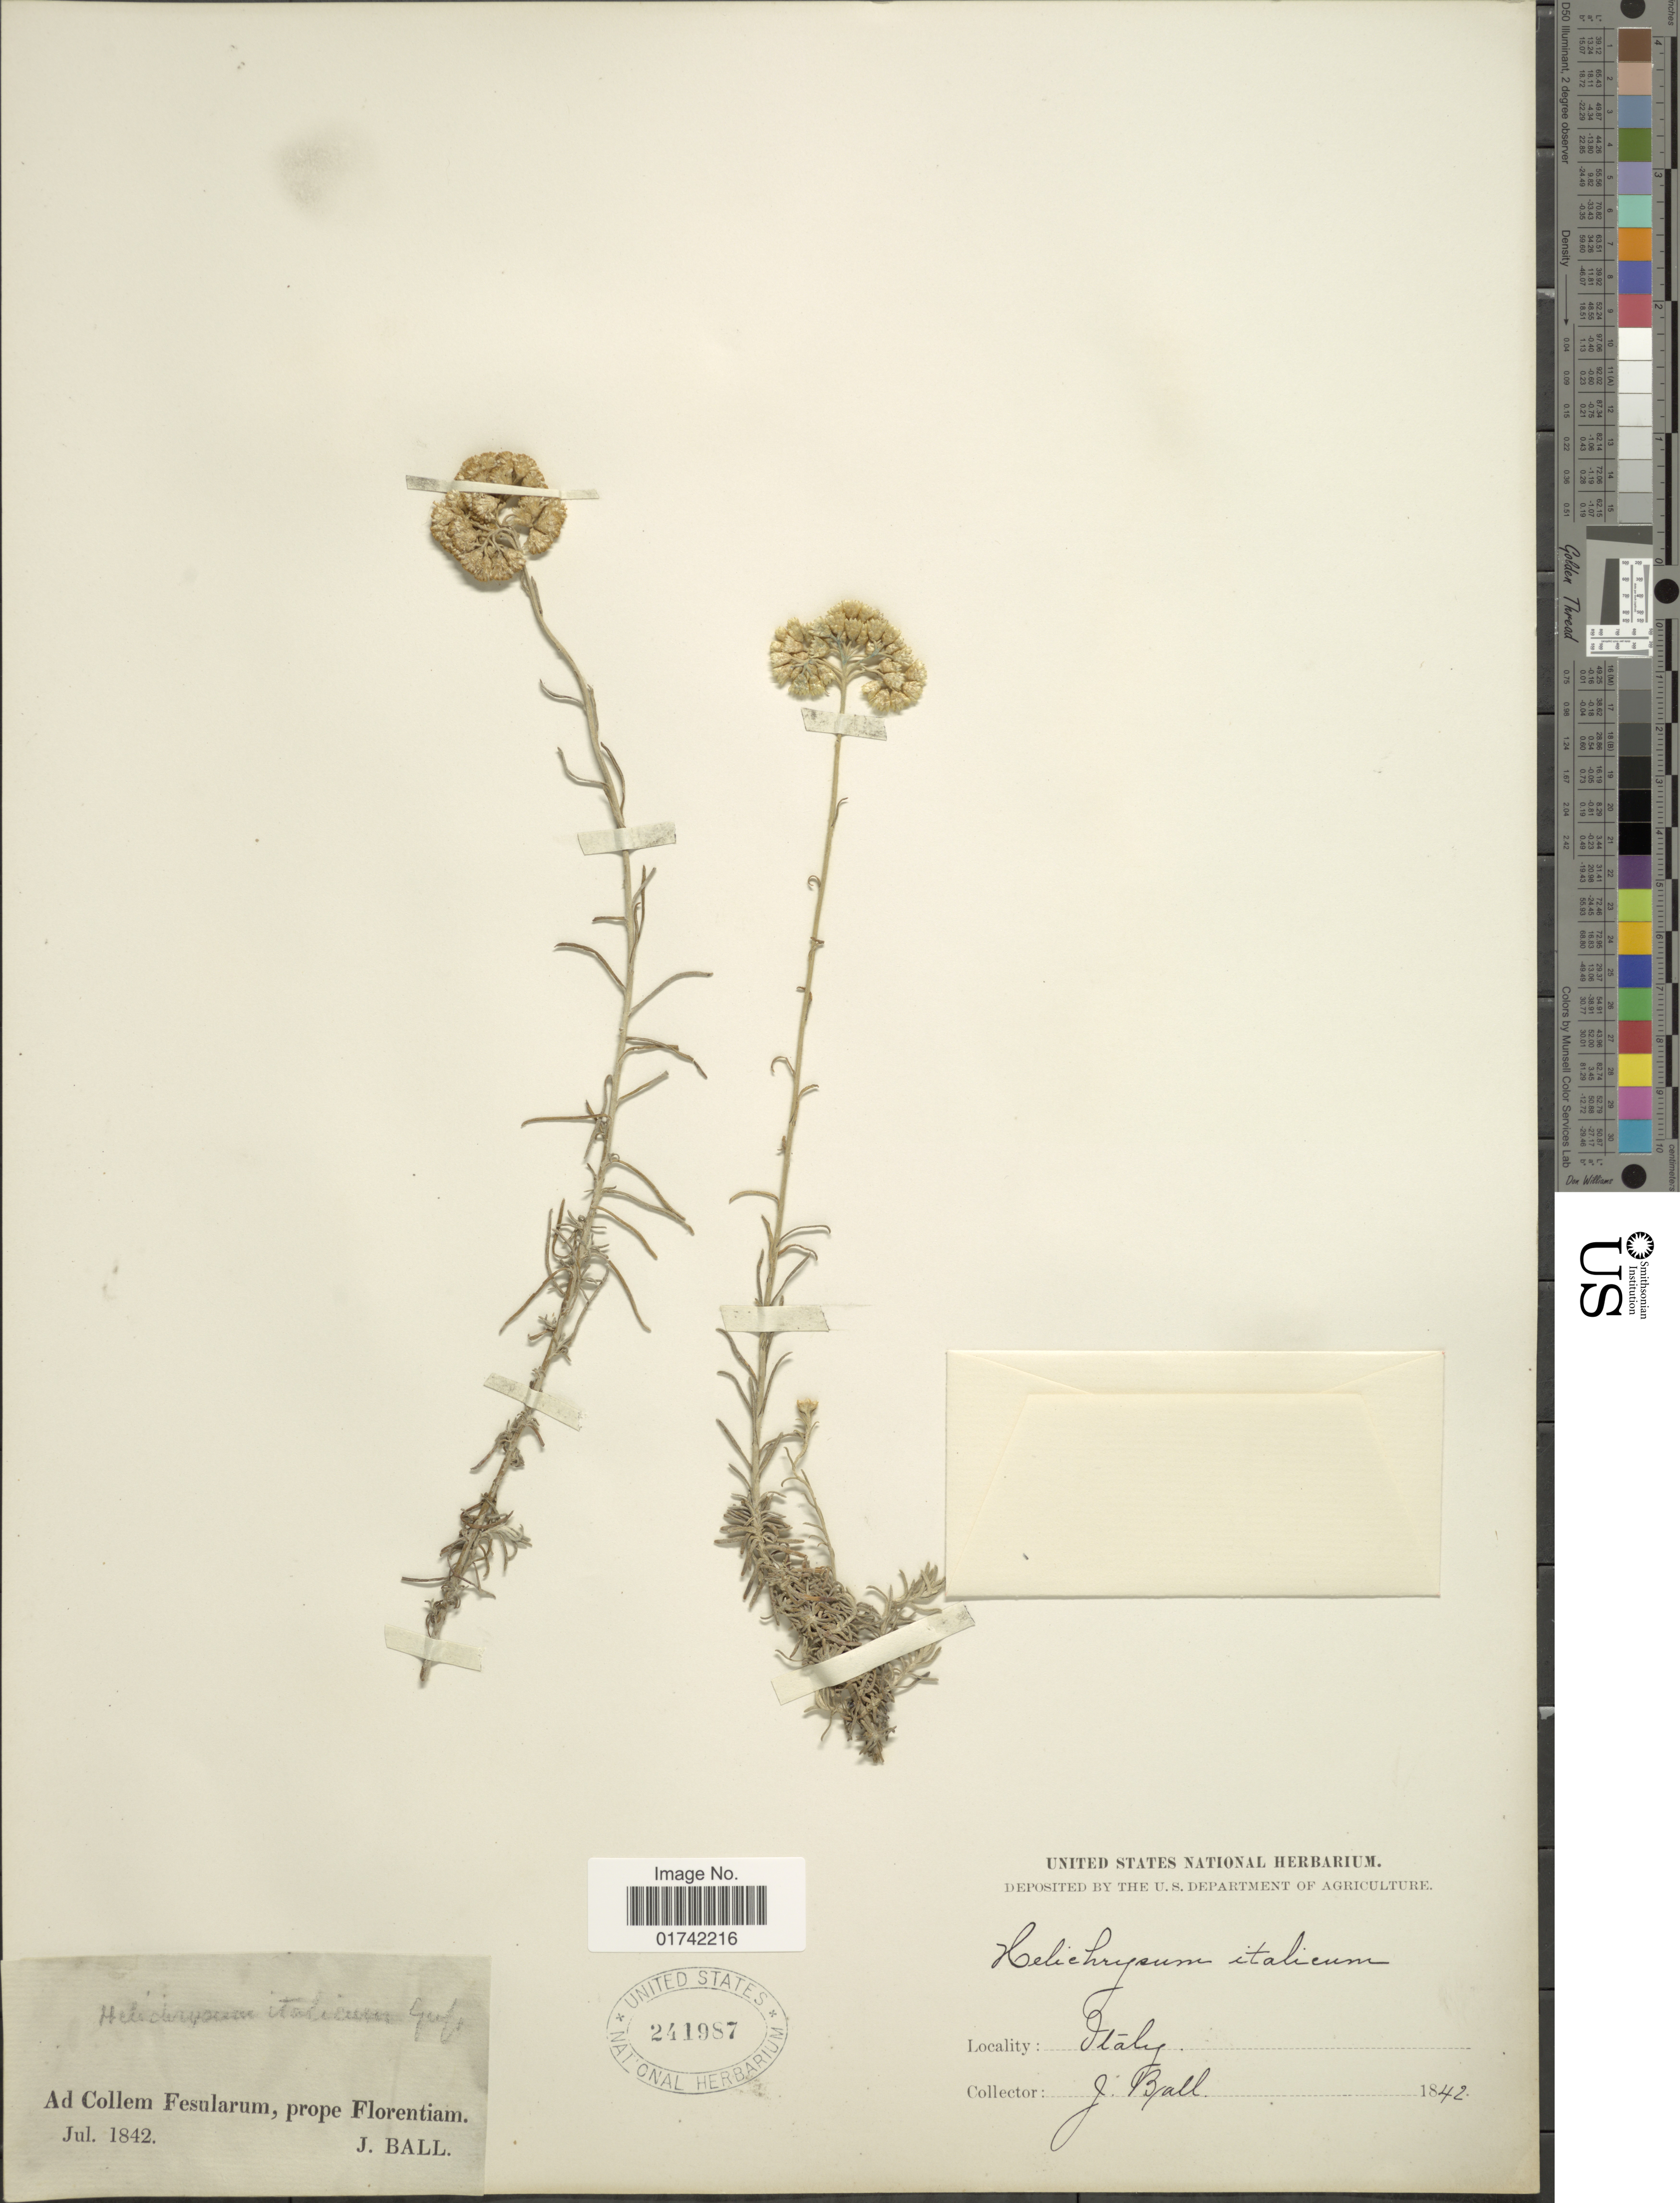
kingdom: Plantae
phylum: Tracheophyta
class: Magnoliopsida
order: Asterales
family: Asteraceae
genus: Helichrysum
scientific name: Helichrysum italicum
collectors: J. Ball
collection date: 1842-07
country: Italy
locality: Prope Florentiam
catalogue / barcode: US 241987